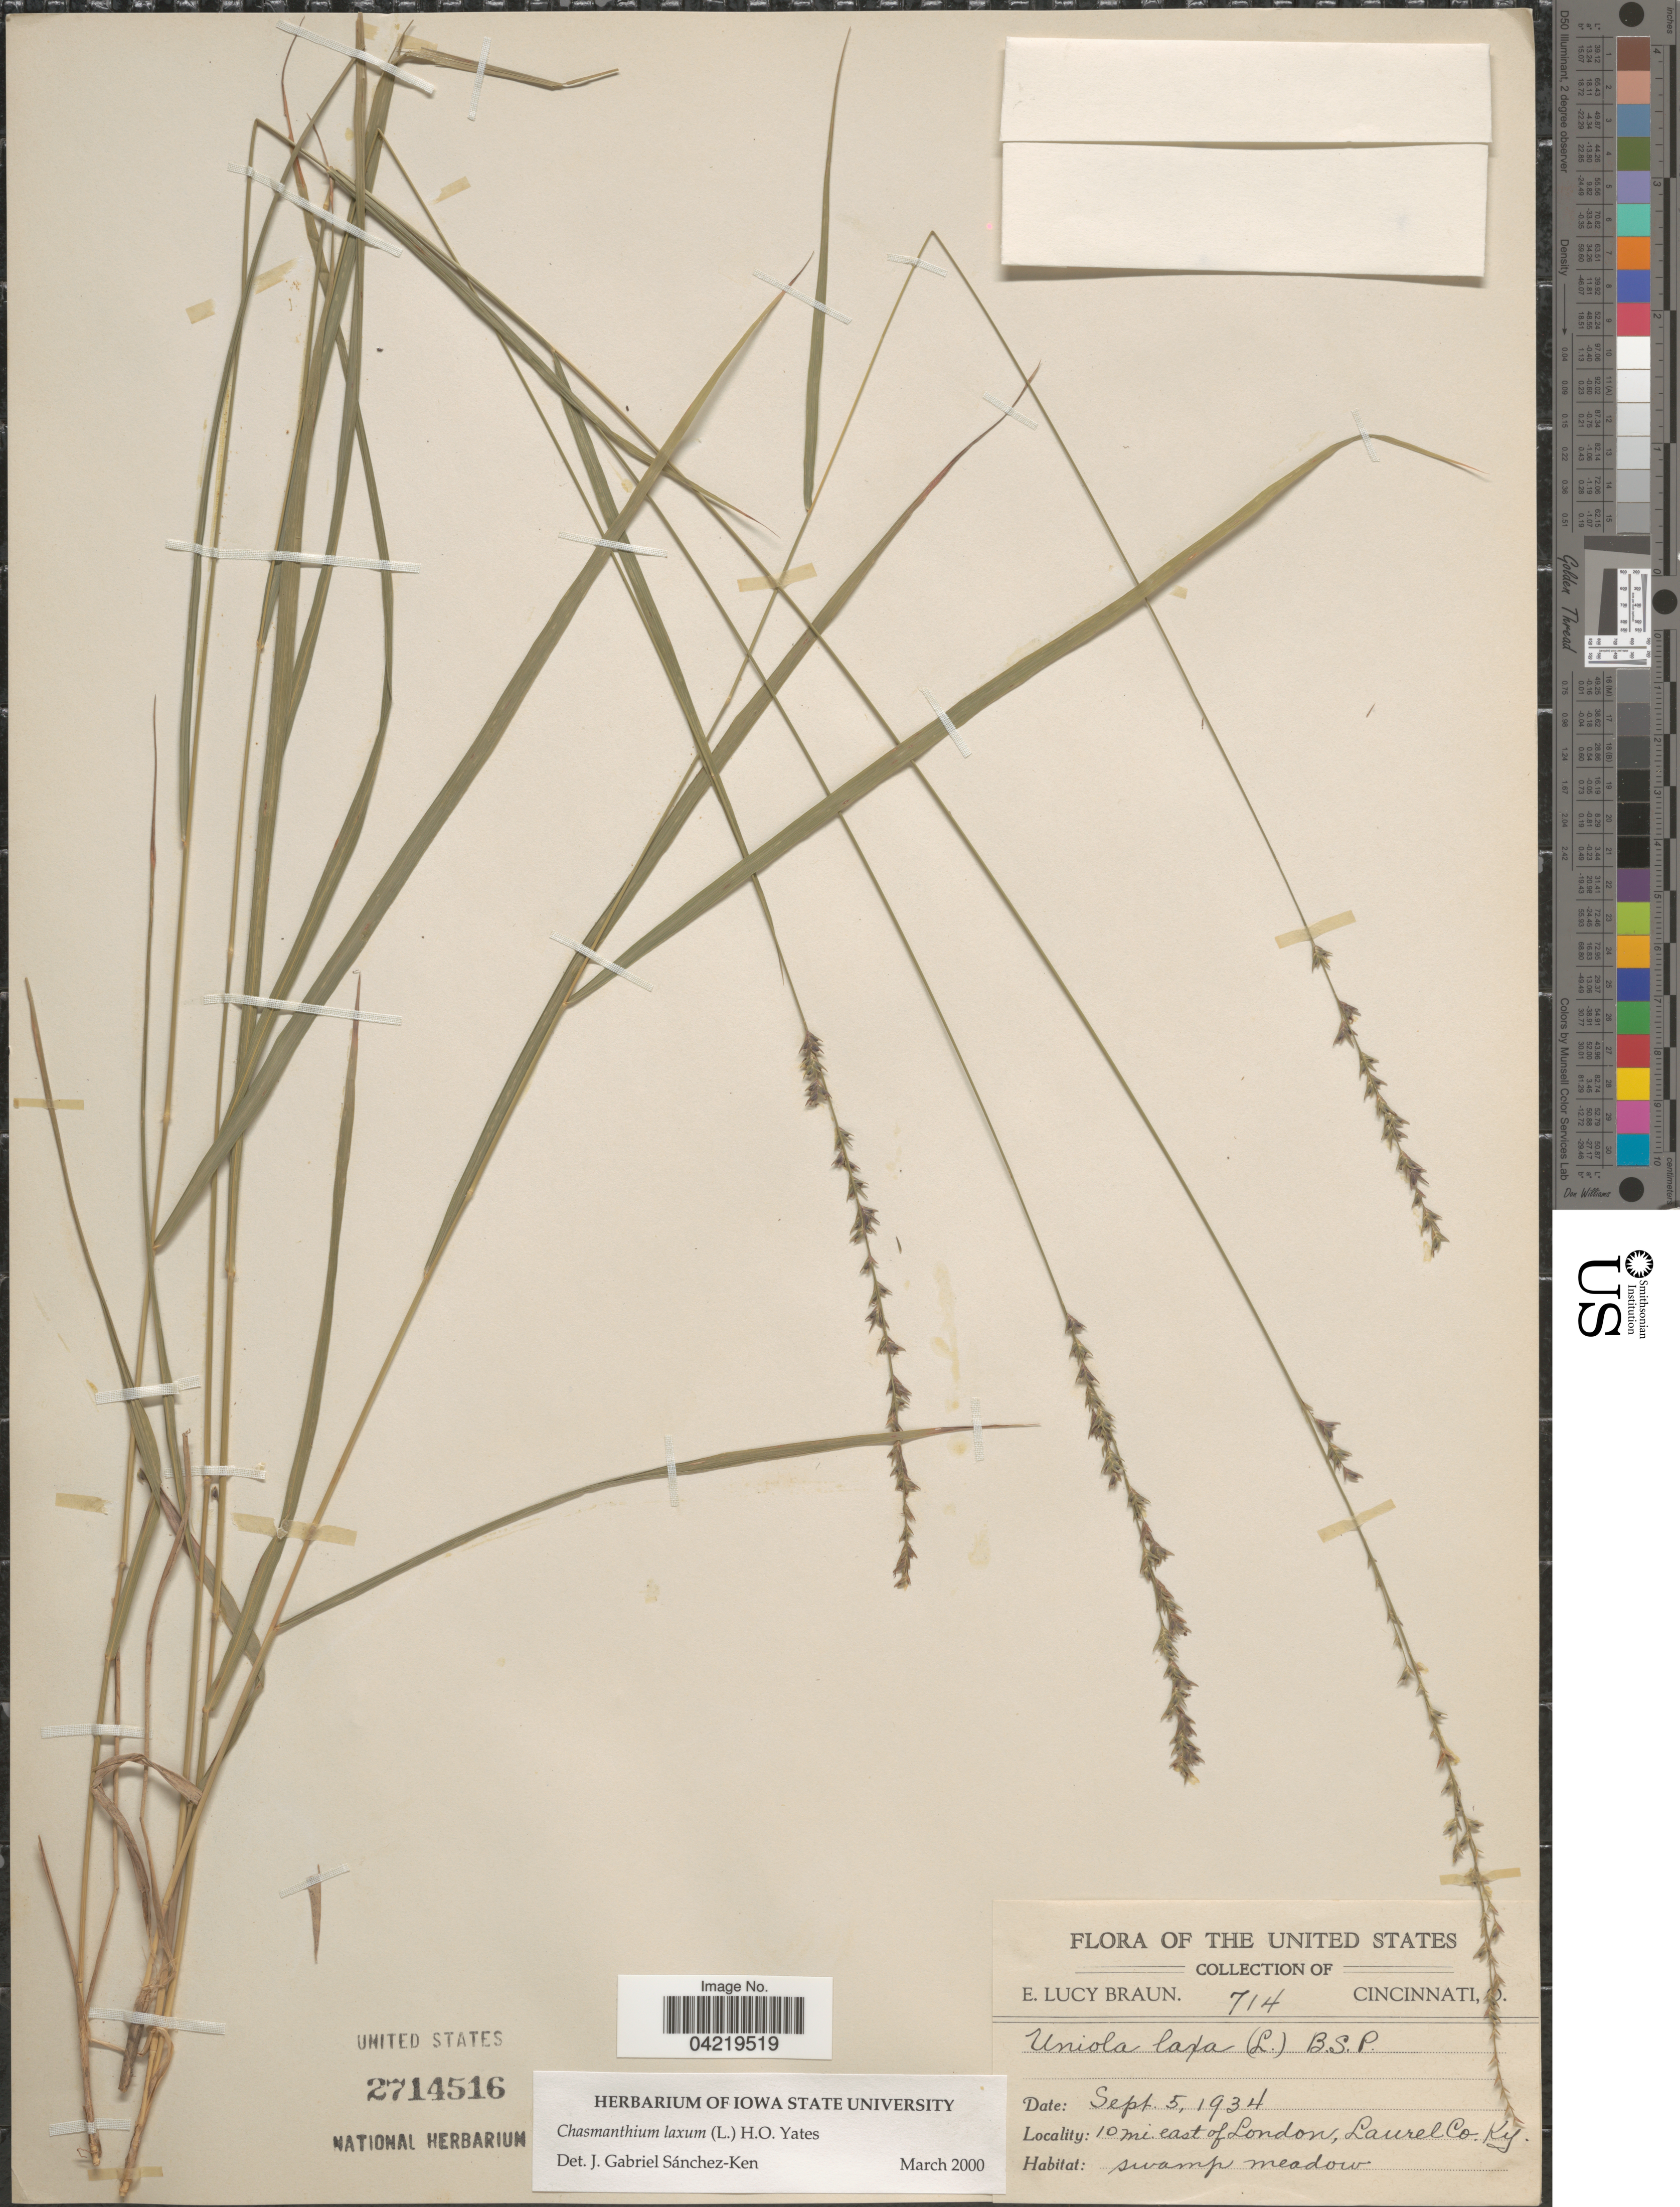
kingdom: Plantae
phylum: Tracheophyta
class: Liliopsida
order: Poales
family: Poaceae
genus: Chasmanthium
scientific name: Chasmanthium laxum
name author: (L.) H.O. Yates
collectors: E. L. Braun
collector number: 714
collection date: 1934-09-05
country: United States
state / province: Kentucky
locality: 10 mi. east of London, Laurel Co. Swamp meadow.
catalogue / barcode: US 2714516